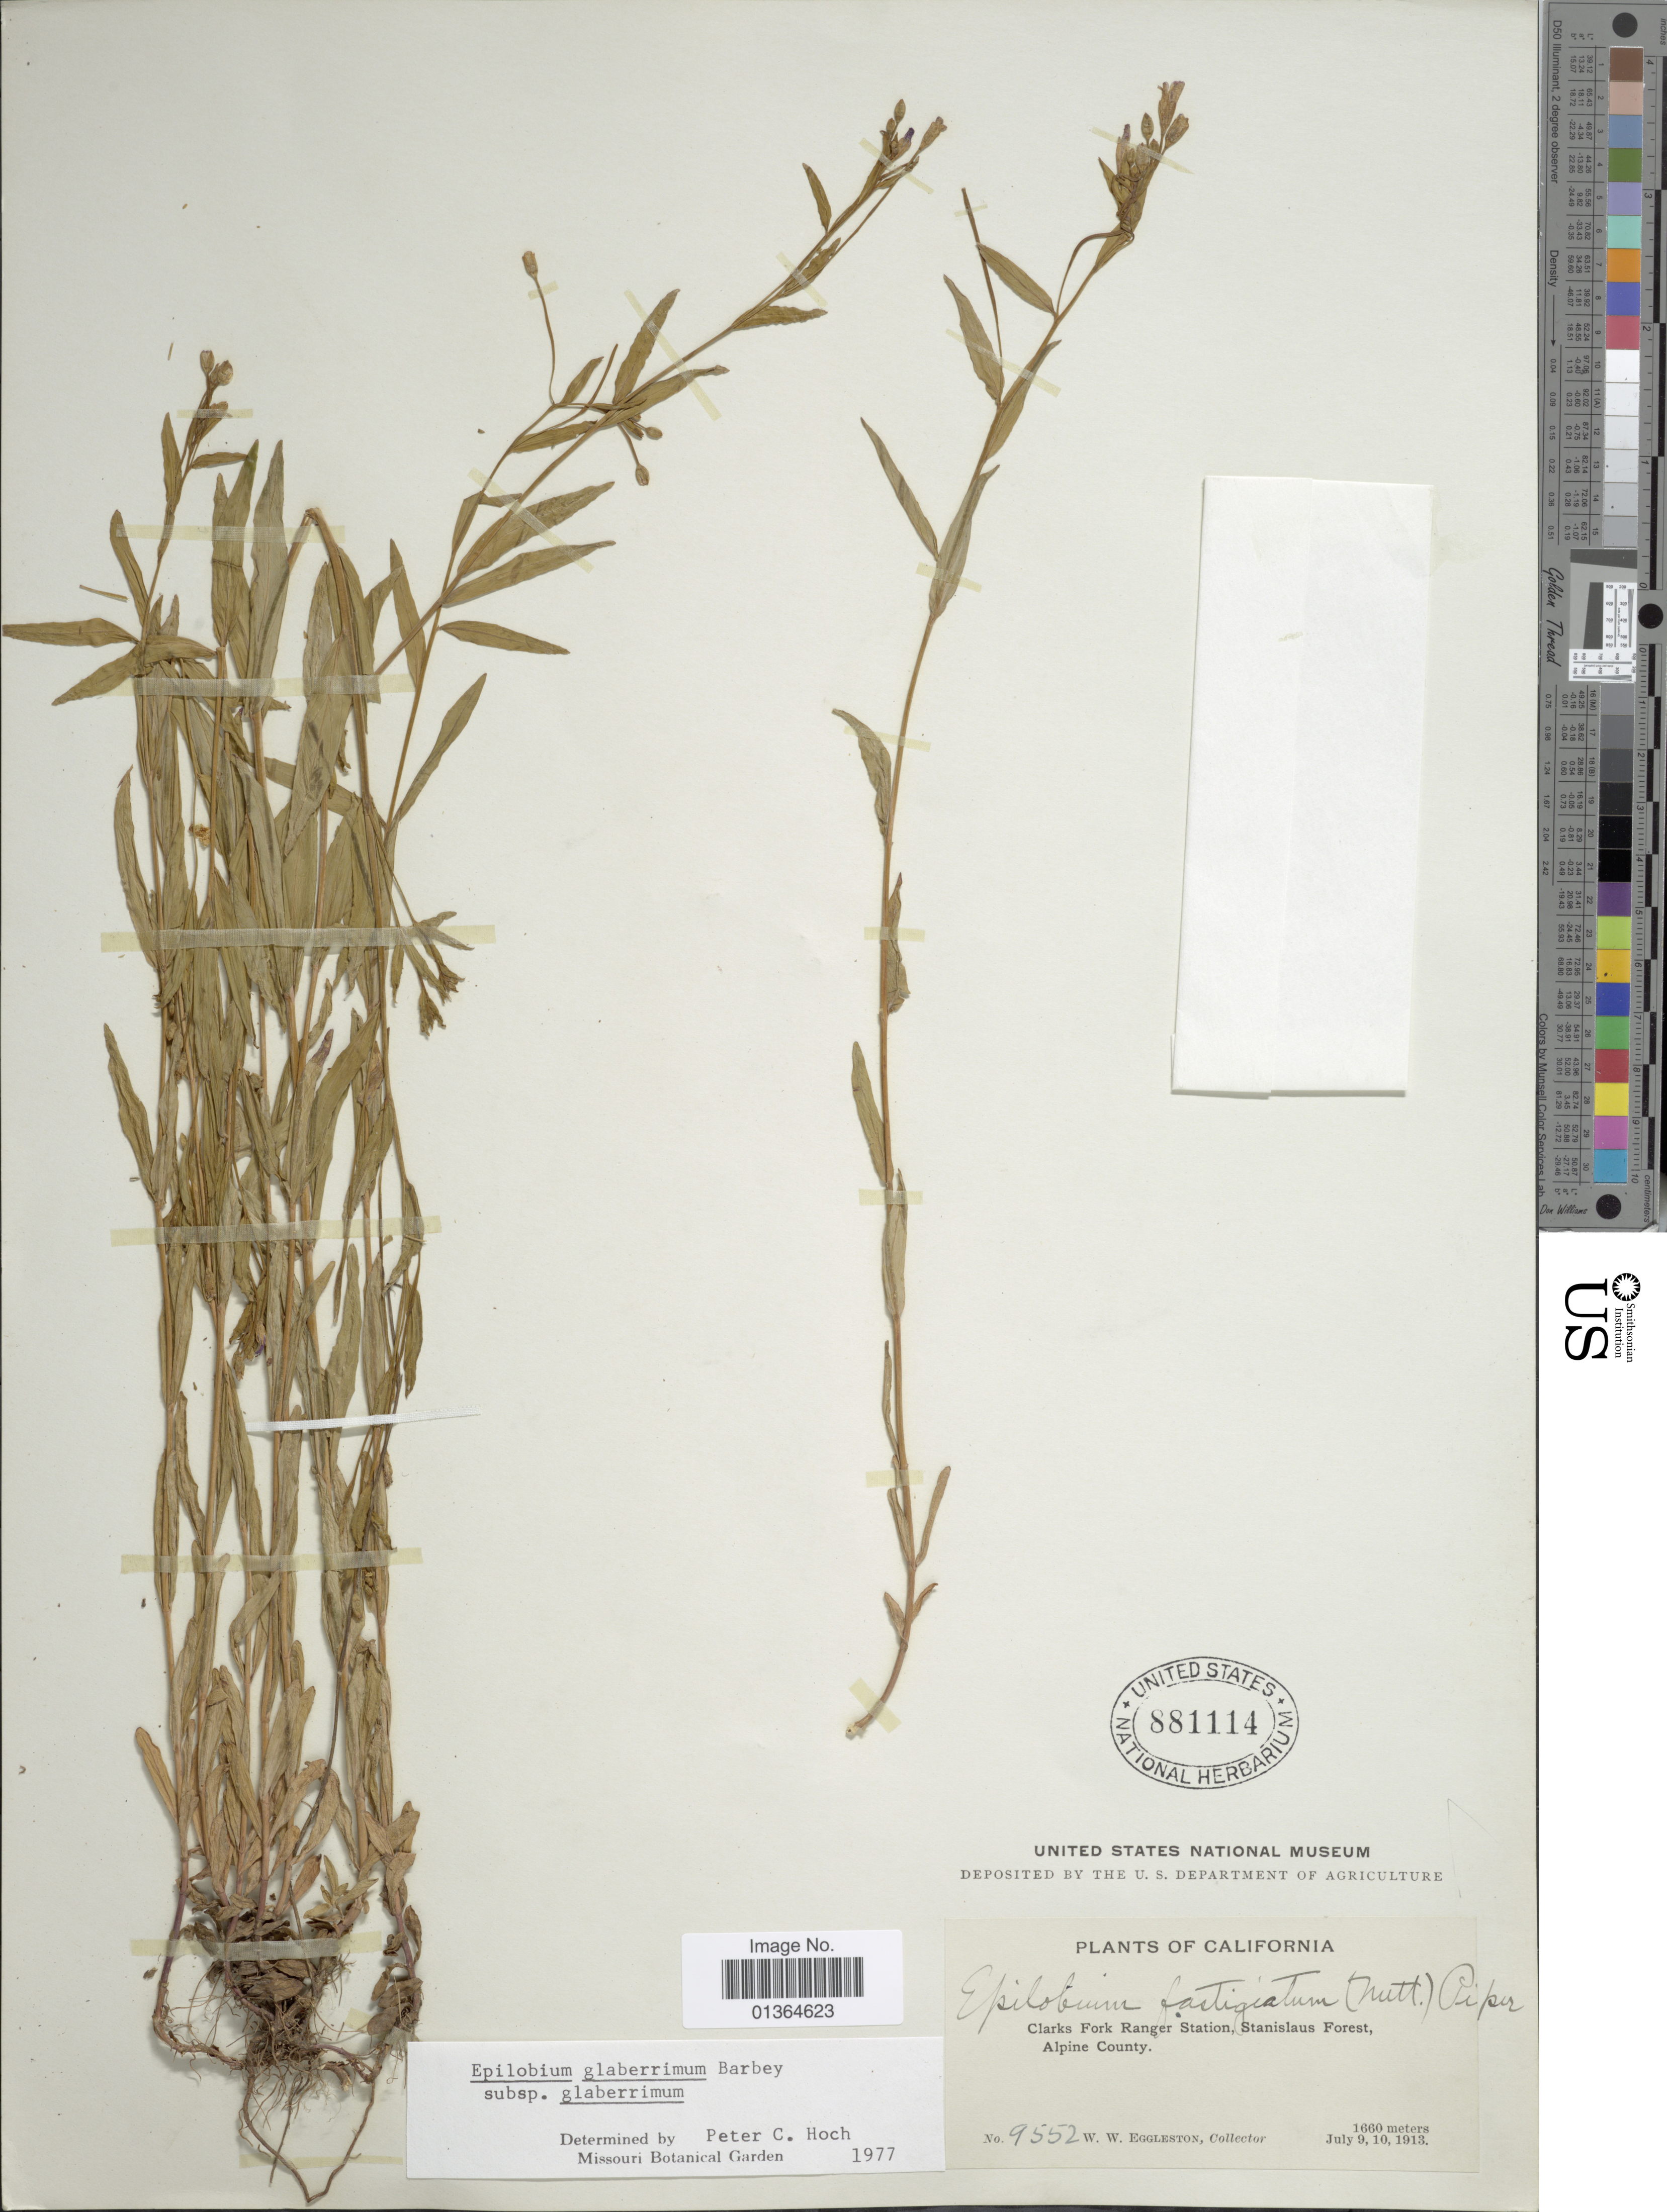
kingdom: Plantae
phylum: Tracheophyta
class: Magnoliopsida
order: Myrtales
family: Onagraceae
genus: Epilobium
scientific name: Epilobium glaberrimum subsp. glaberrimum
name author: Barbey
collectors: W. W. Eggleston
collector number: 9552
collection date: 1913-07-09/1913-07-10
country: United States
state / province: California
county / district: Alpine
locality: Clarks Fork Ranger Station, Stanislaus Forest, Alpine County.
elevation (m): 1660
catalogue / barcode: US 881114